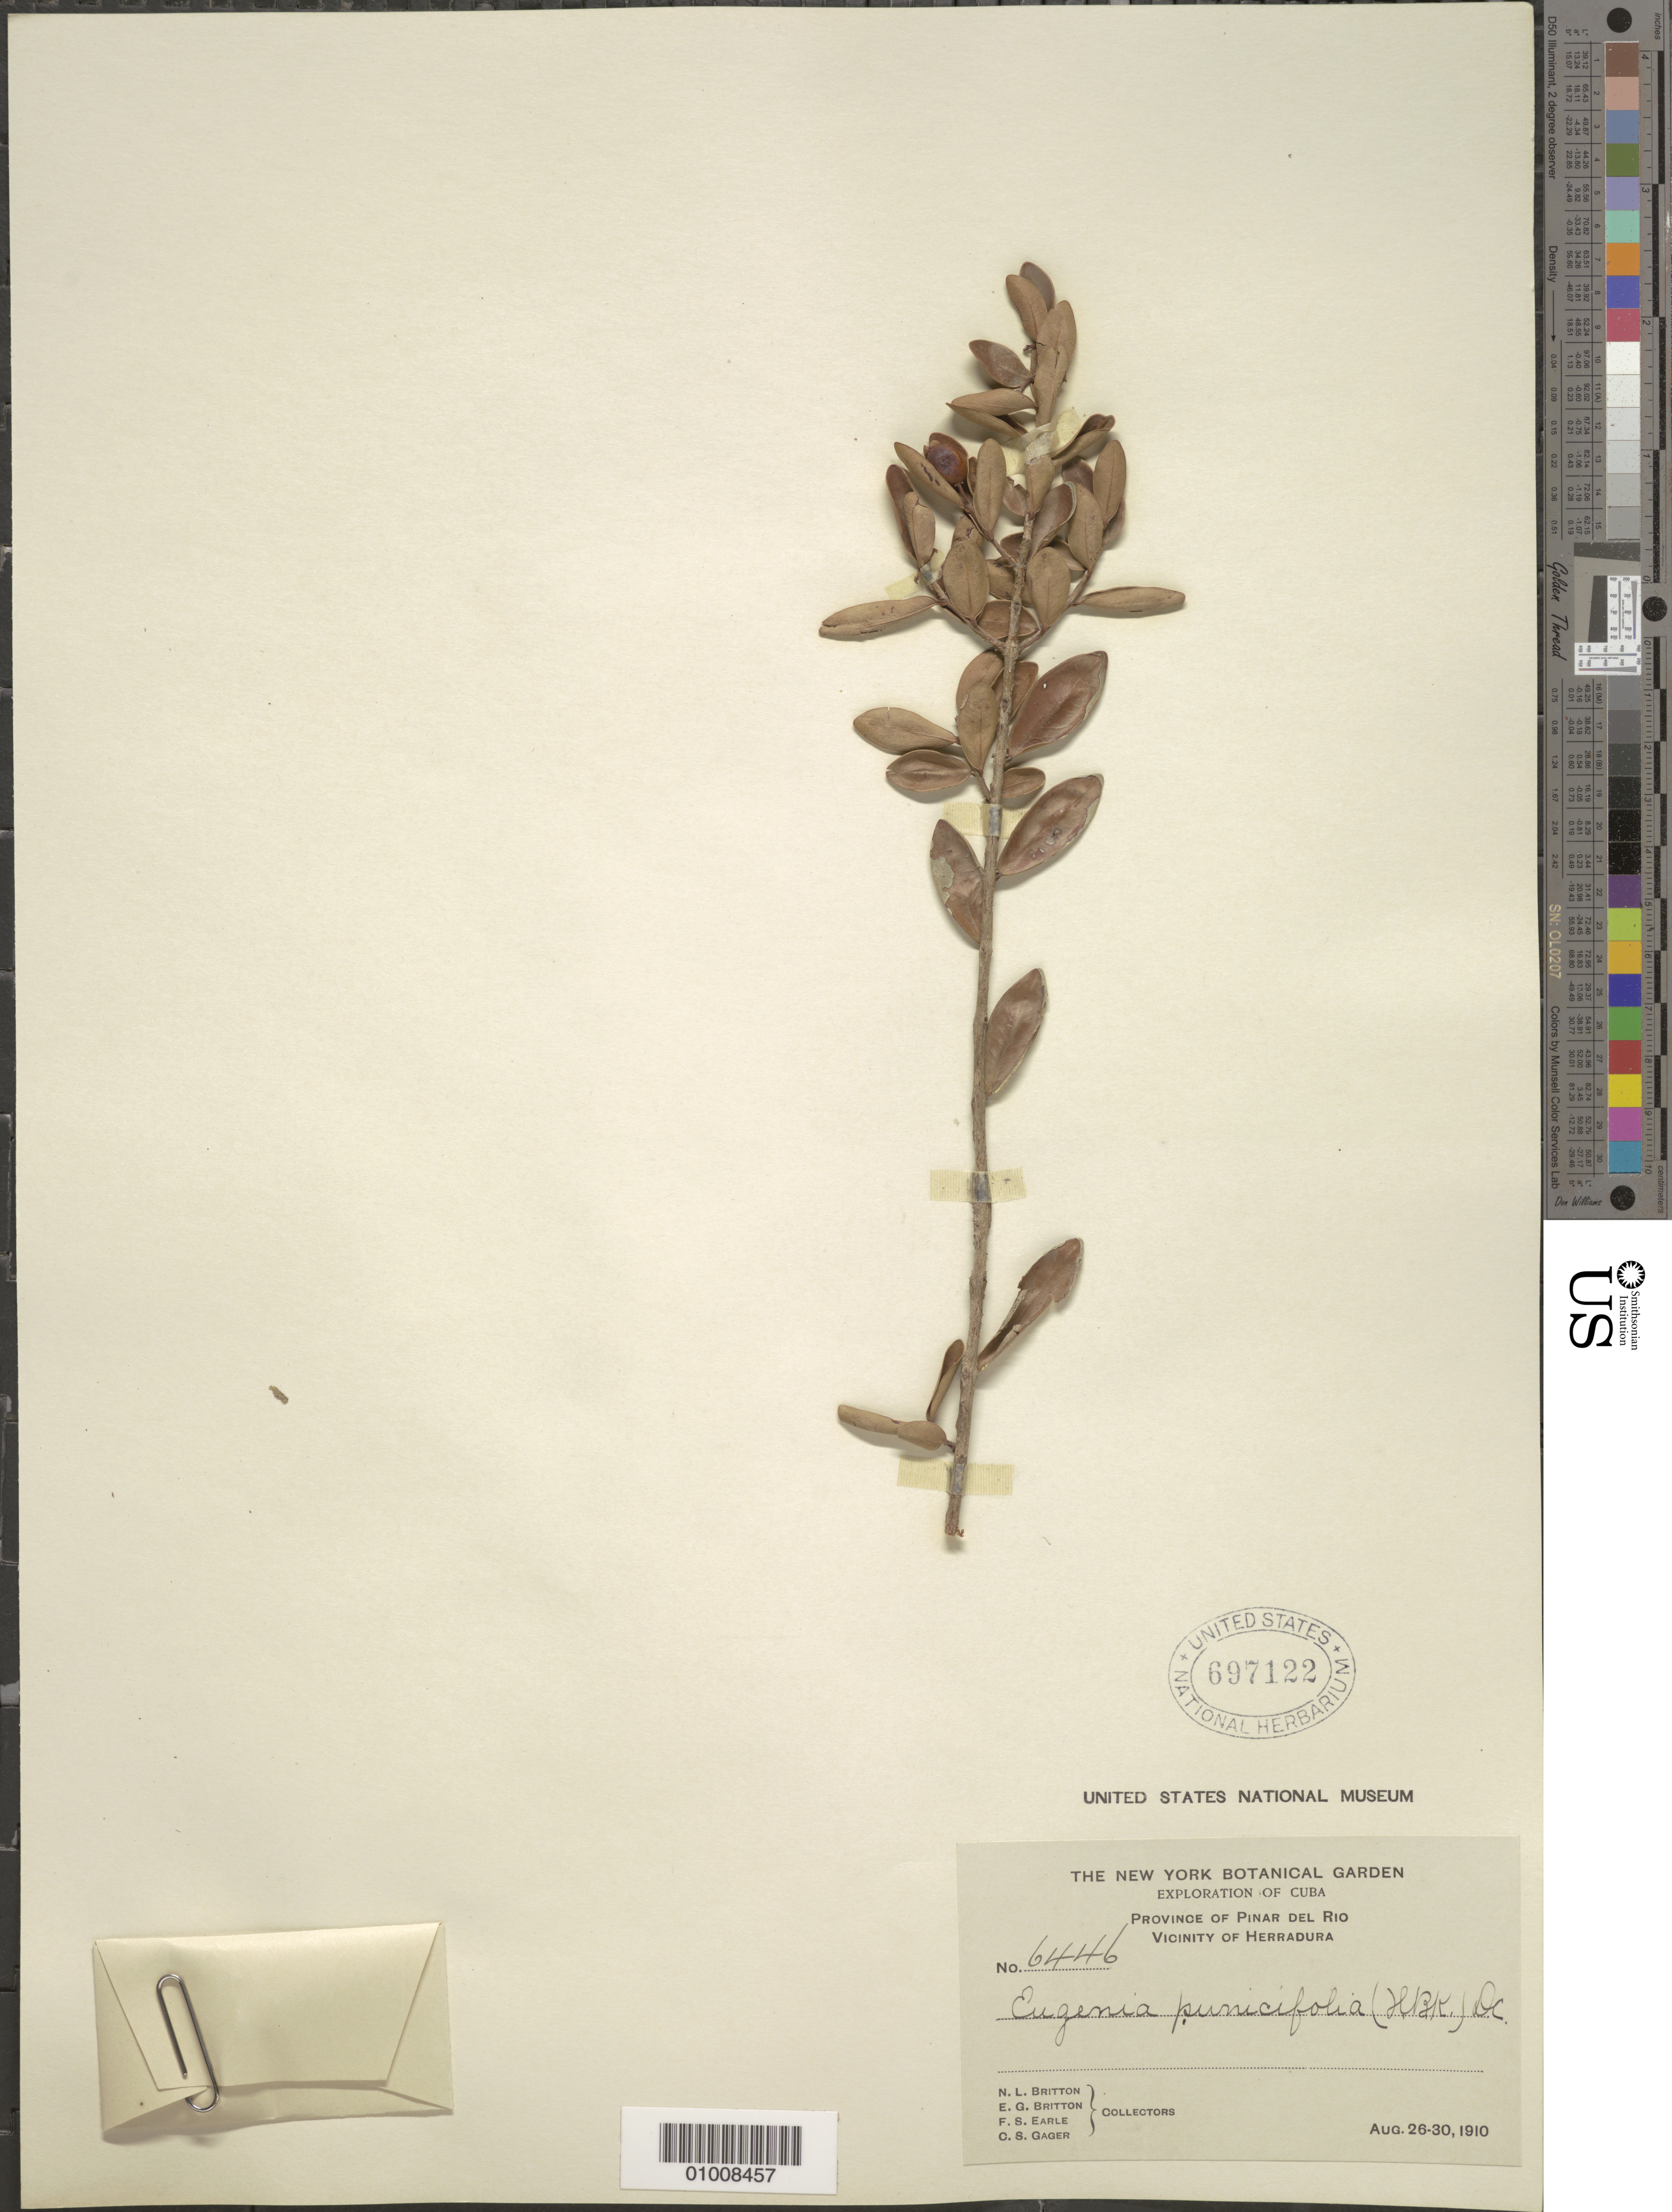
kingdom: Plantae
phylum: Tracheophyta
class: Magnoliopsida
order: Myrtales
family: Myrtaceae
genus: Eugenia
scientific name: Eugenia punicifolia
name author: (Kunth) DC.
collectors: N. Britton, E. G. Britton, F. S. Earle & C. Gager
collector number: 6446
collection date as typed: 26 Aug 1910 to 30 Aug 1910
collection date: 1910-08-26/1910-08-30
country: Cuba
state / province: Pinar del Rio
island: Cuba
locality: Vicinity of Herradura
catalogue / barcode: US 697122